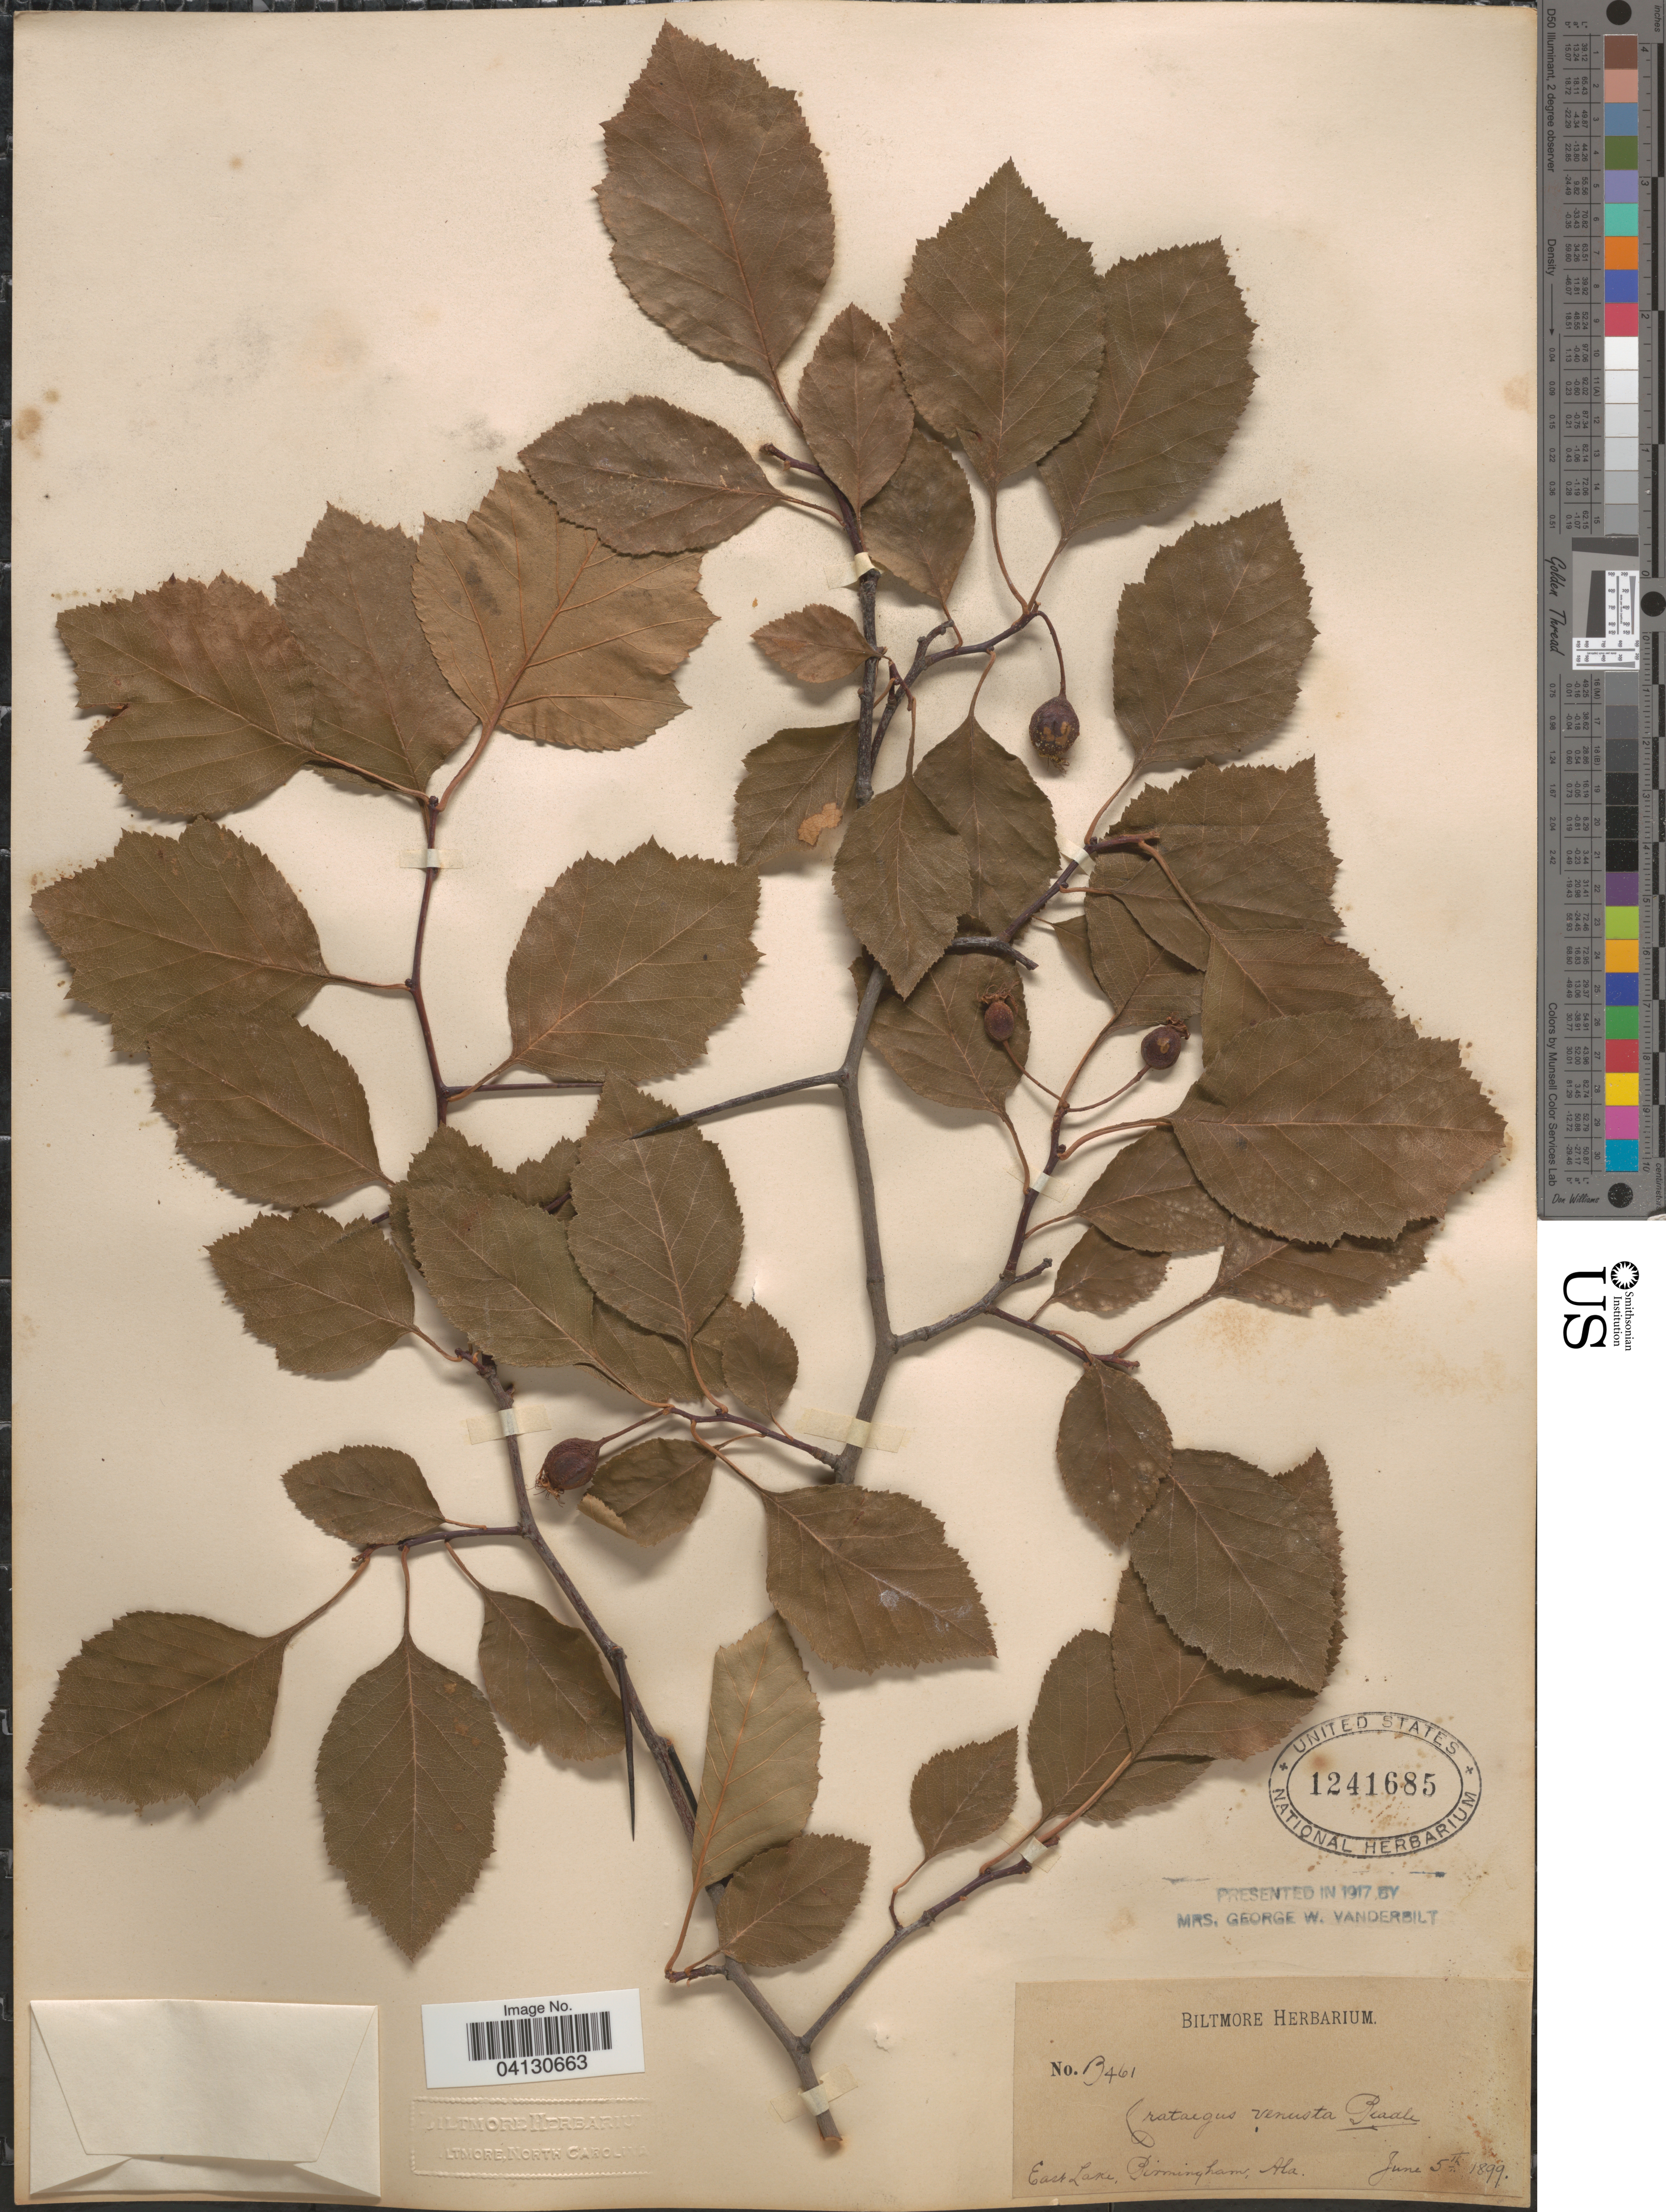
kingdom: Plantae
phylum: Tracheophyta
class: Magnoliopsida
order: Rosales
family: Rosaceae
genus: Crataegus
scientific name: Crataegus venusta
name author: Beadle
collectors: ex herb. Biltmore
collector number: B461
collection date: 1899-06-05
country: United States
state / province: Alabama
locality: East Lake, Birmingham.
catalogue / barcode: US 1241685